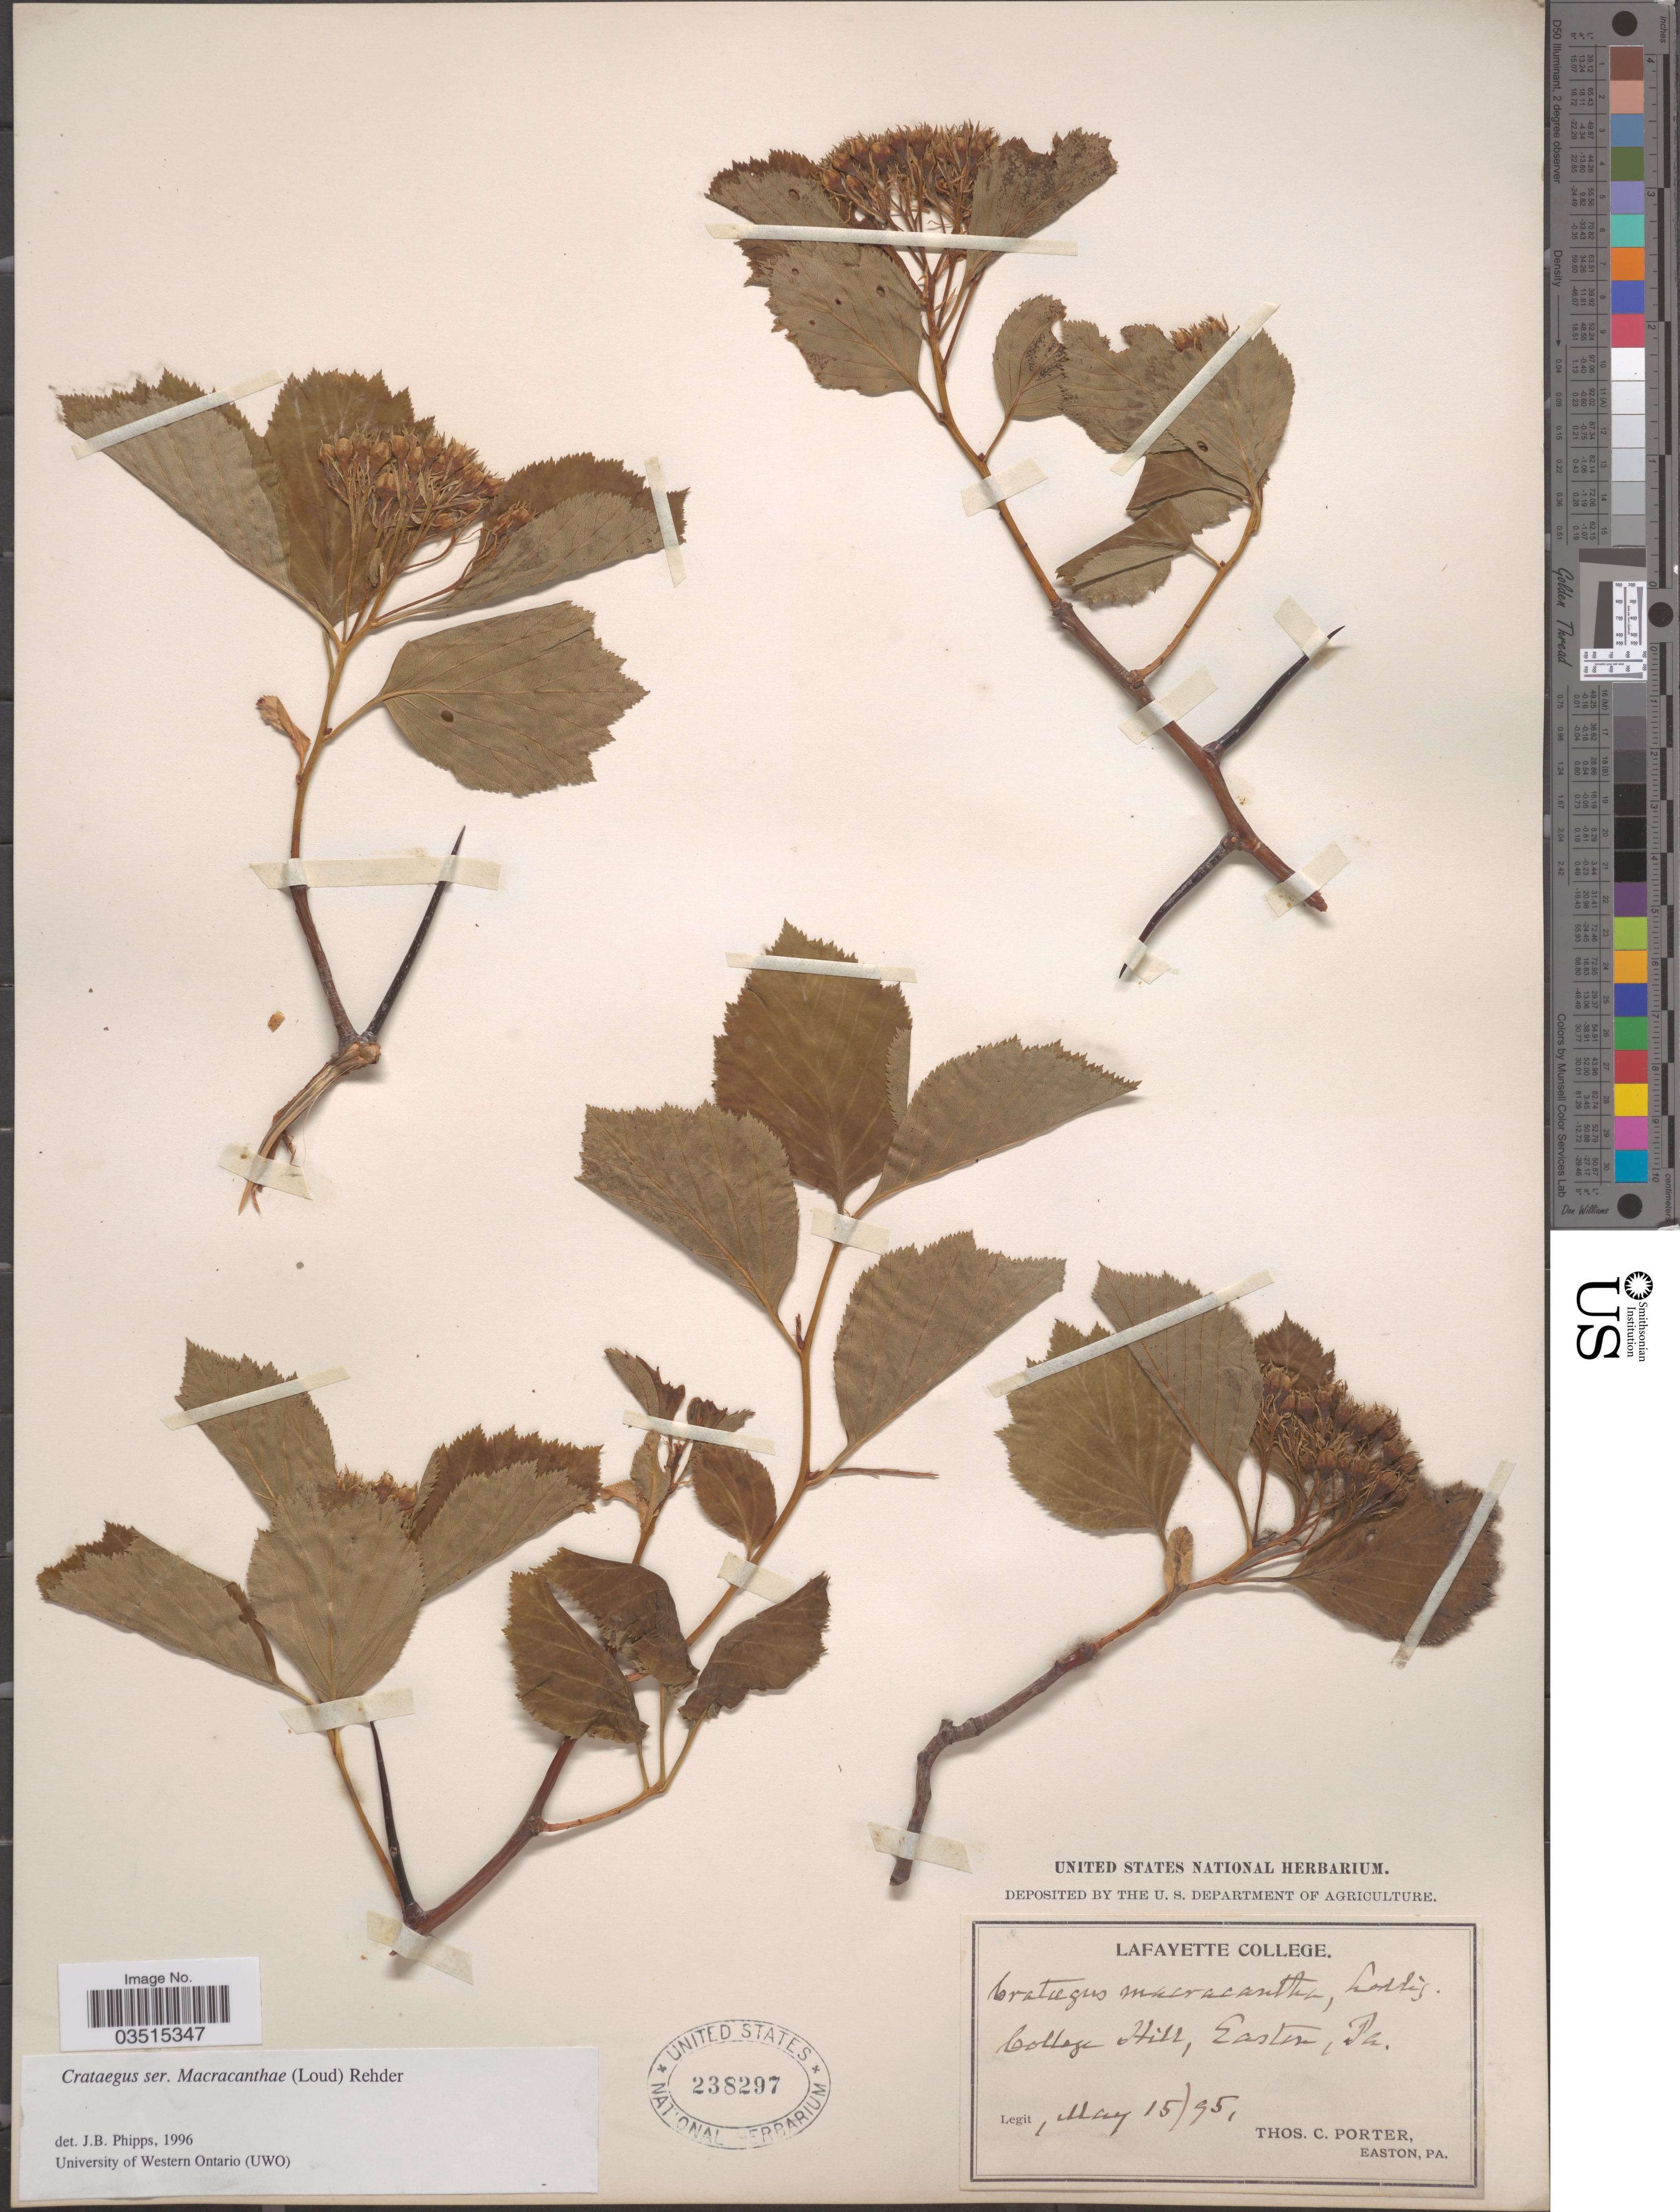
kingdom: Plantae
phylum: Tracheophyta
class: Magnoliopsida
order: Rosales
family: Rosaceae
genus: Crataegus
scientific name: Crataegus macracantha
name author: (Lindl.) Lodd. ex Loudon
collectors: T. Porter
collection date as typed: Transcribed d/m/y: 15/5/95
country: United States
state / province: Pennsylvania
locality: College Hill, Easton.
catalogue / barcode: US 238297